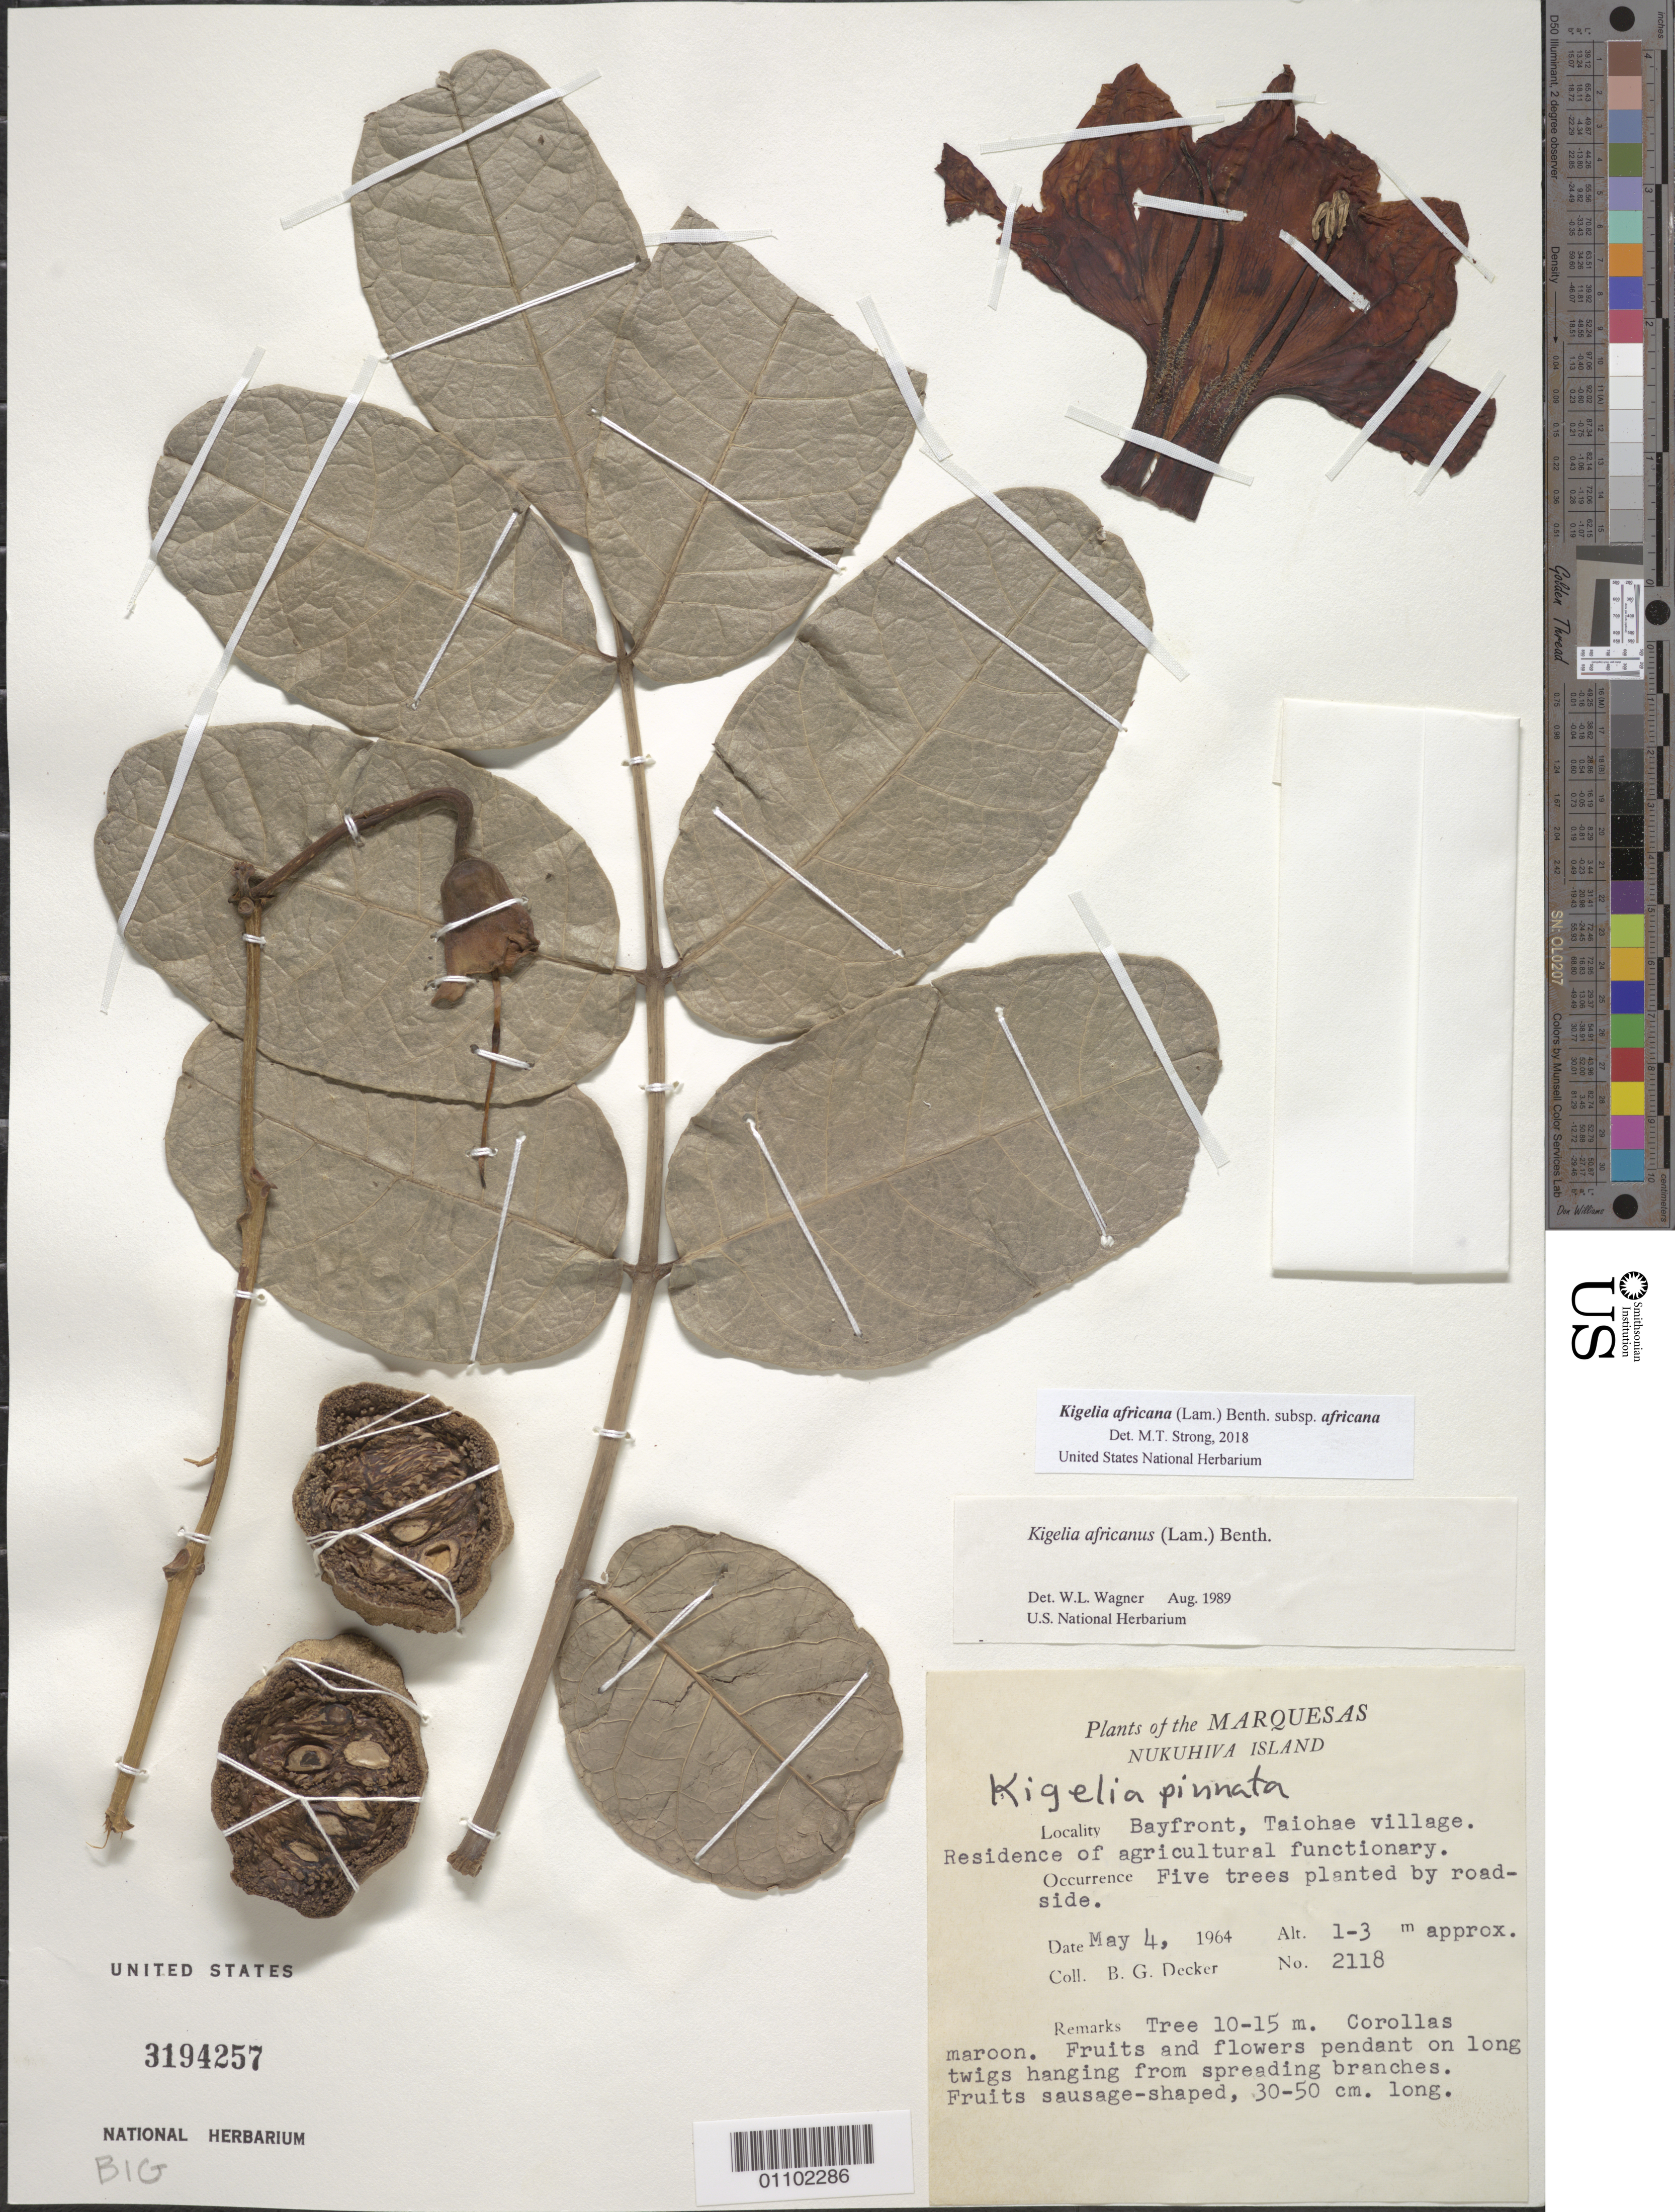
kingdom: Plantae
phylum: Tracheophyta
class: Magnoliopsida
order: Lamiales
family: Bignoniaceae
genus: Kigelia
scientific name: Kigelia africana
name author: (Lam.) Benth.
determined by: Wagner, W. L., (BOT), Smithsonian Institution - National Museum of Natural History (UNITED STATES)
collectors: B. G. Decker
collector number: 2118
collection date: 1964-05-04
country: French Polynesia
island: Nuku Hiva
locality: Taiohae village, bayfront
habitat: Planted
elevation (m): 1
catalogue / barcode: US 3194257